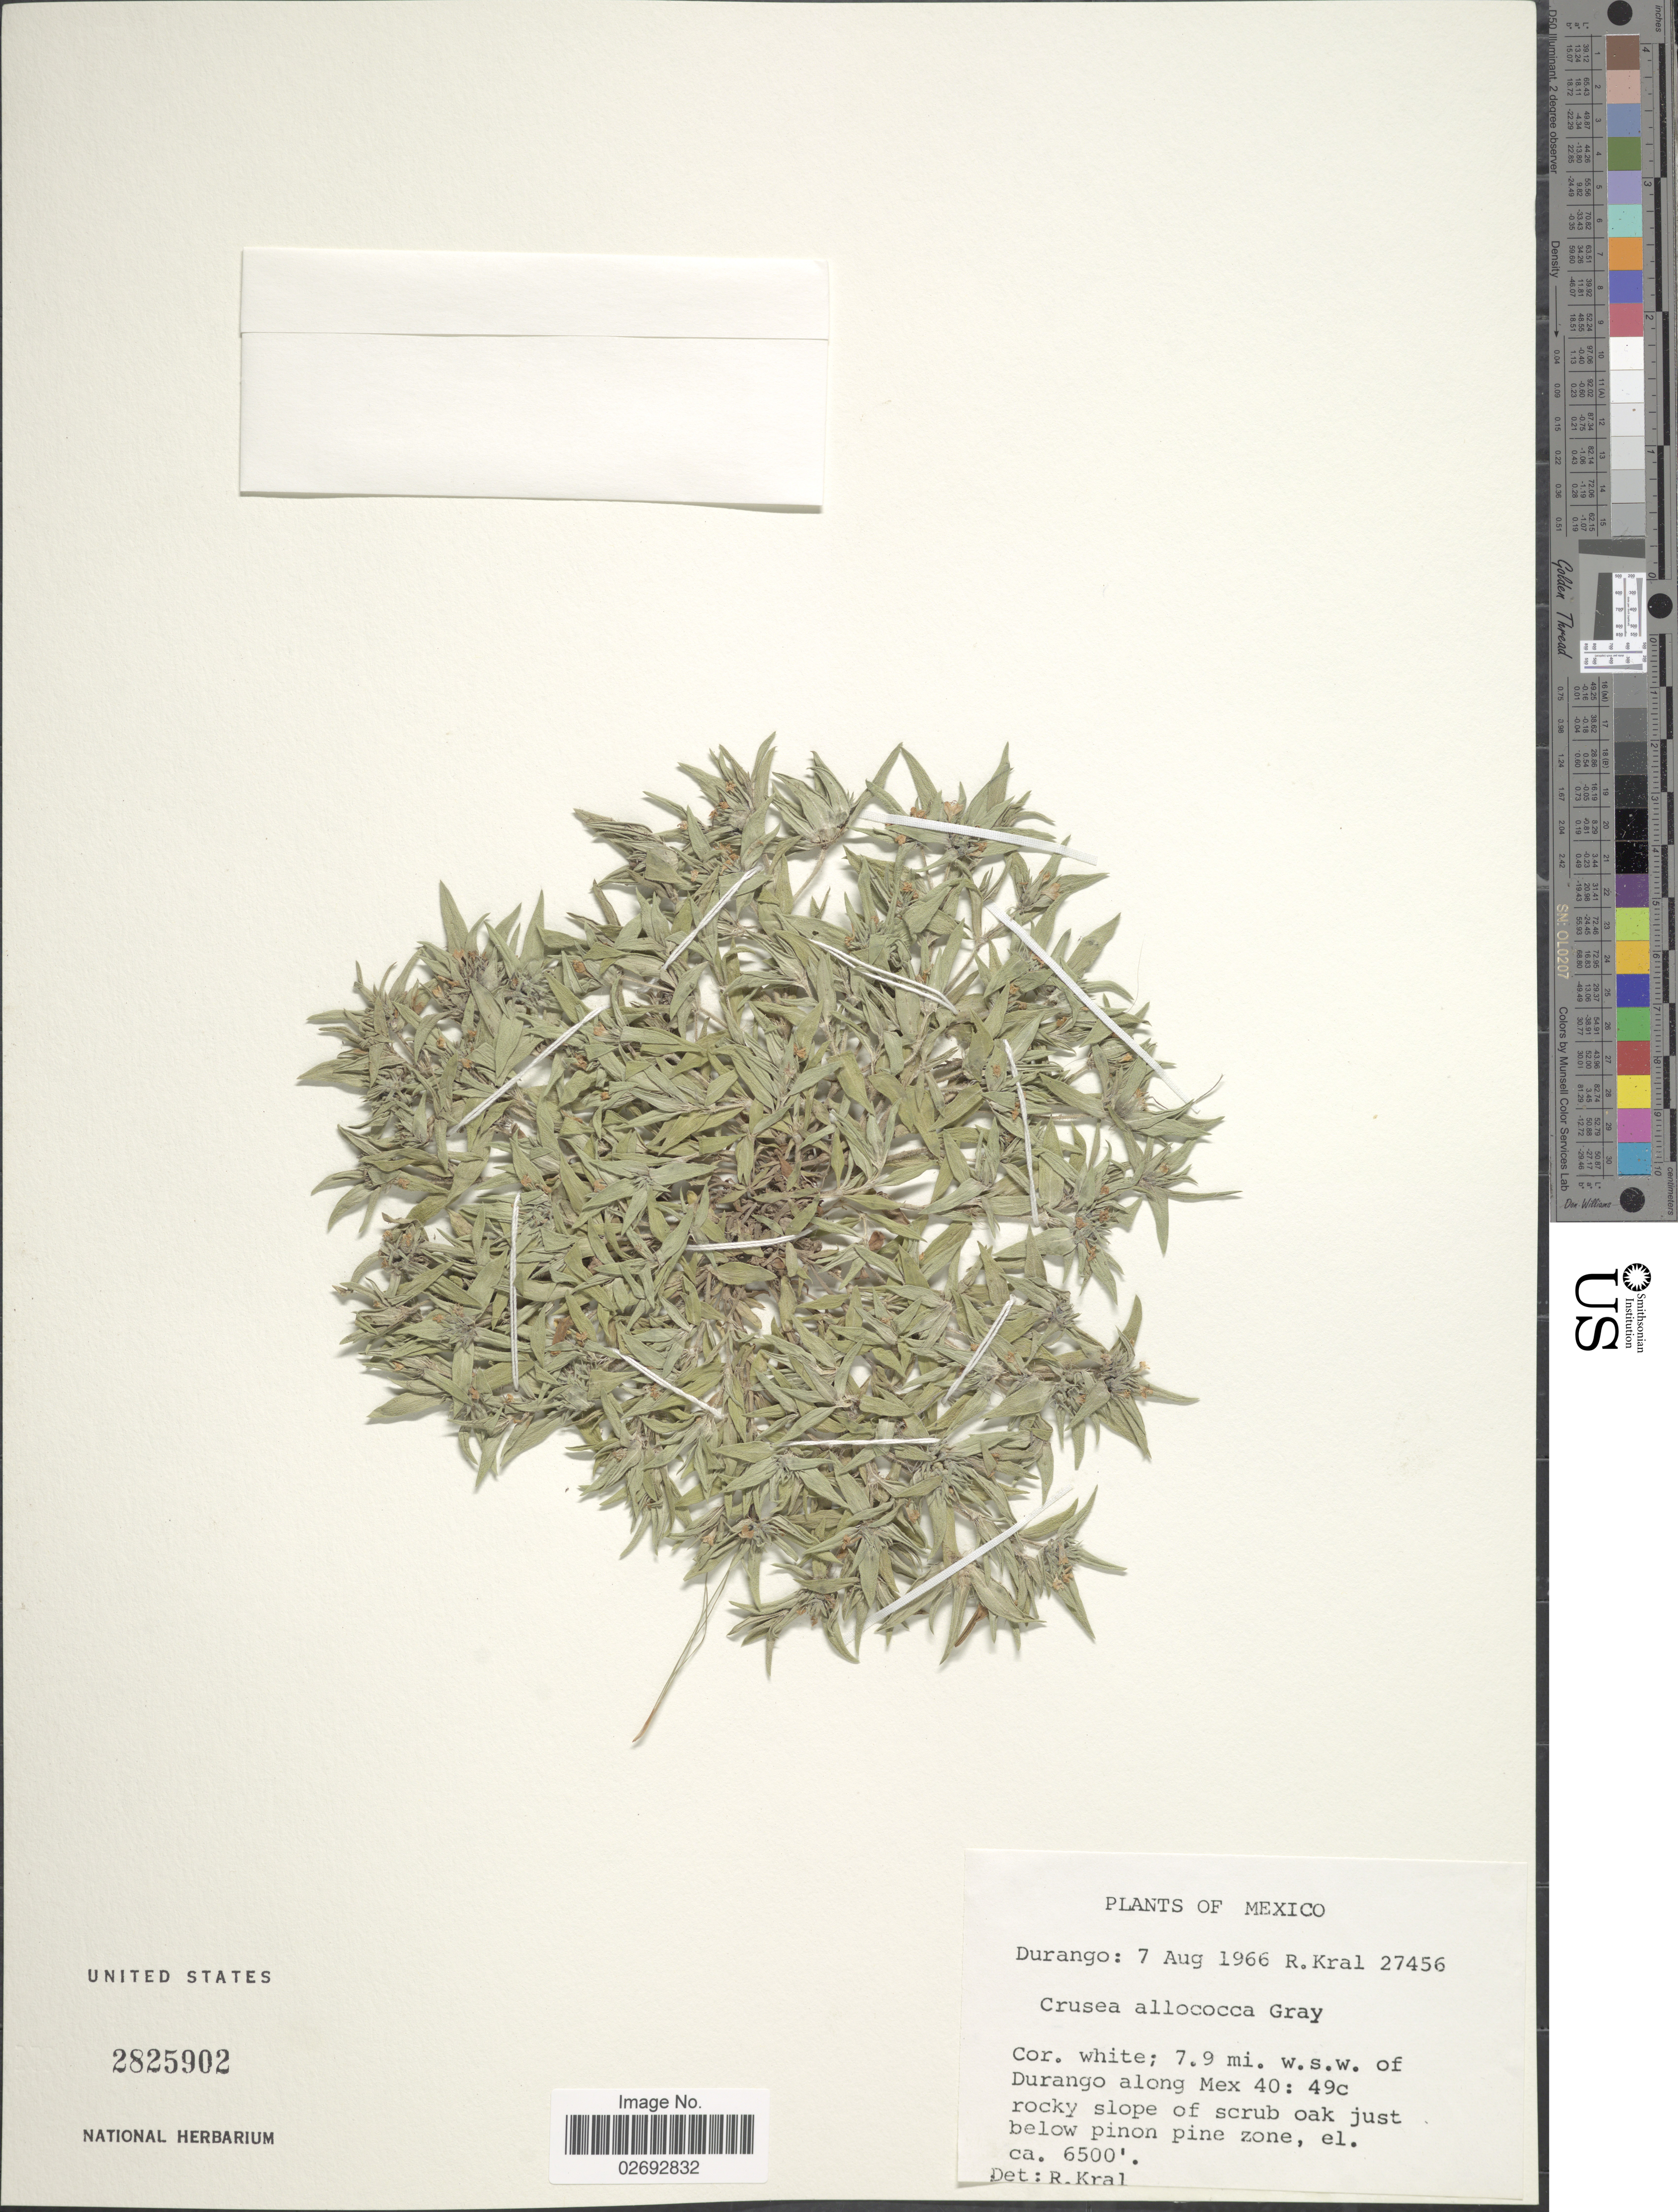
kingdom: Plantae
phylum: Tracheophyta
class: Magnoliopsida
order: Gentianales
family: Rubiaceae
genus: Richardia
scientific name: Richardia tricocca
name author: (Torr.) Standl.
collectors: R. Kral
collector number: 27456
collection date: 1966-08-07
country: Mexico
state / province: Durango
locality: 7.9 mi. w.s.w. of Durango along Mex 40 : 49c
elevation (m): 1981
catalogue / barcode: US 2825902